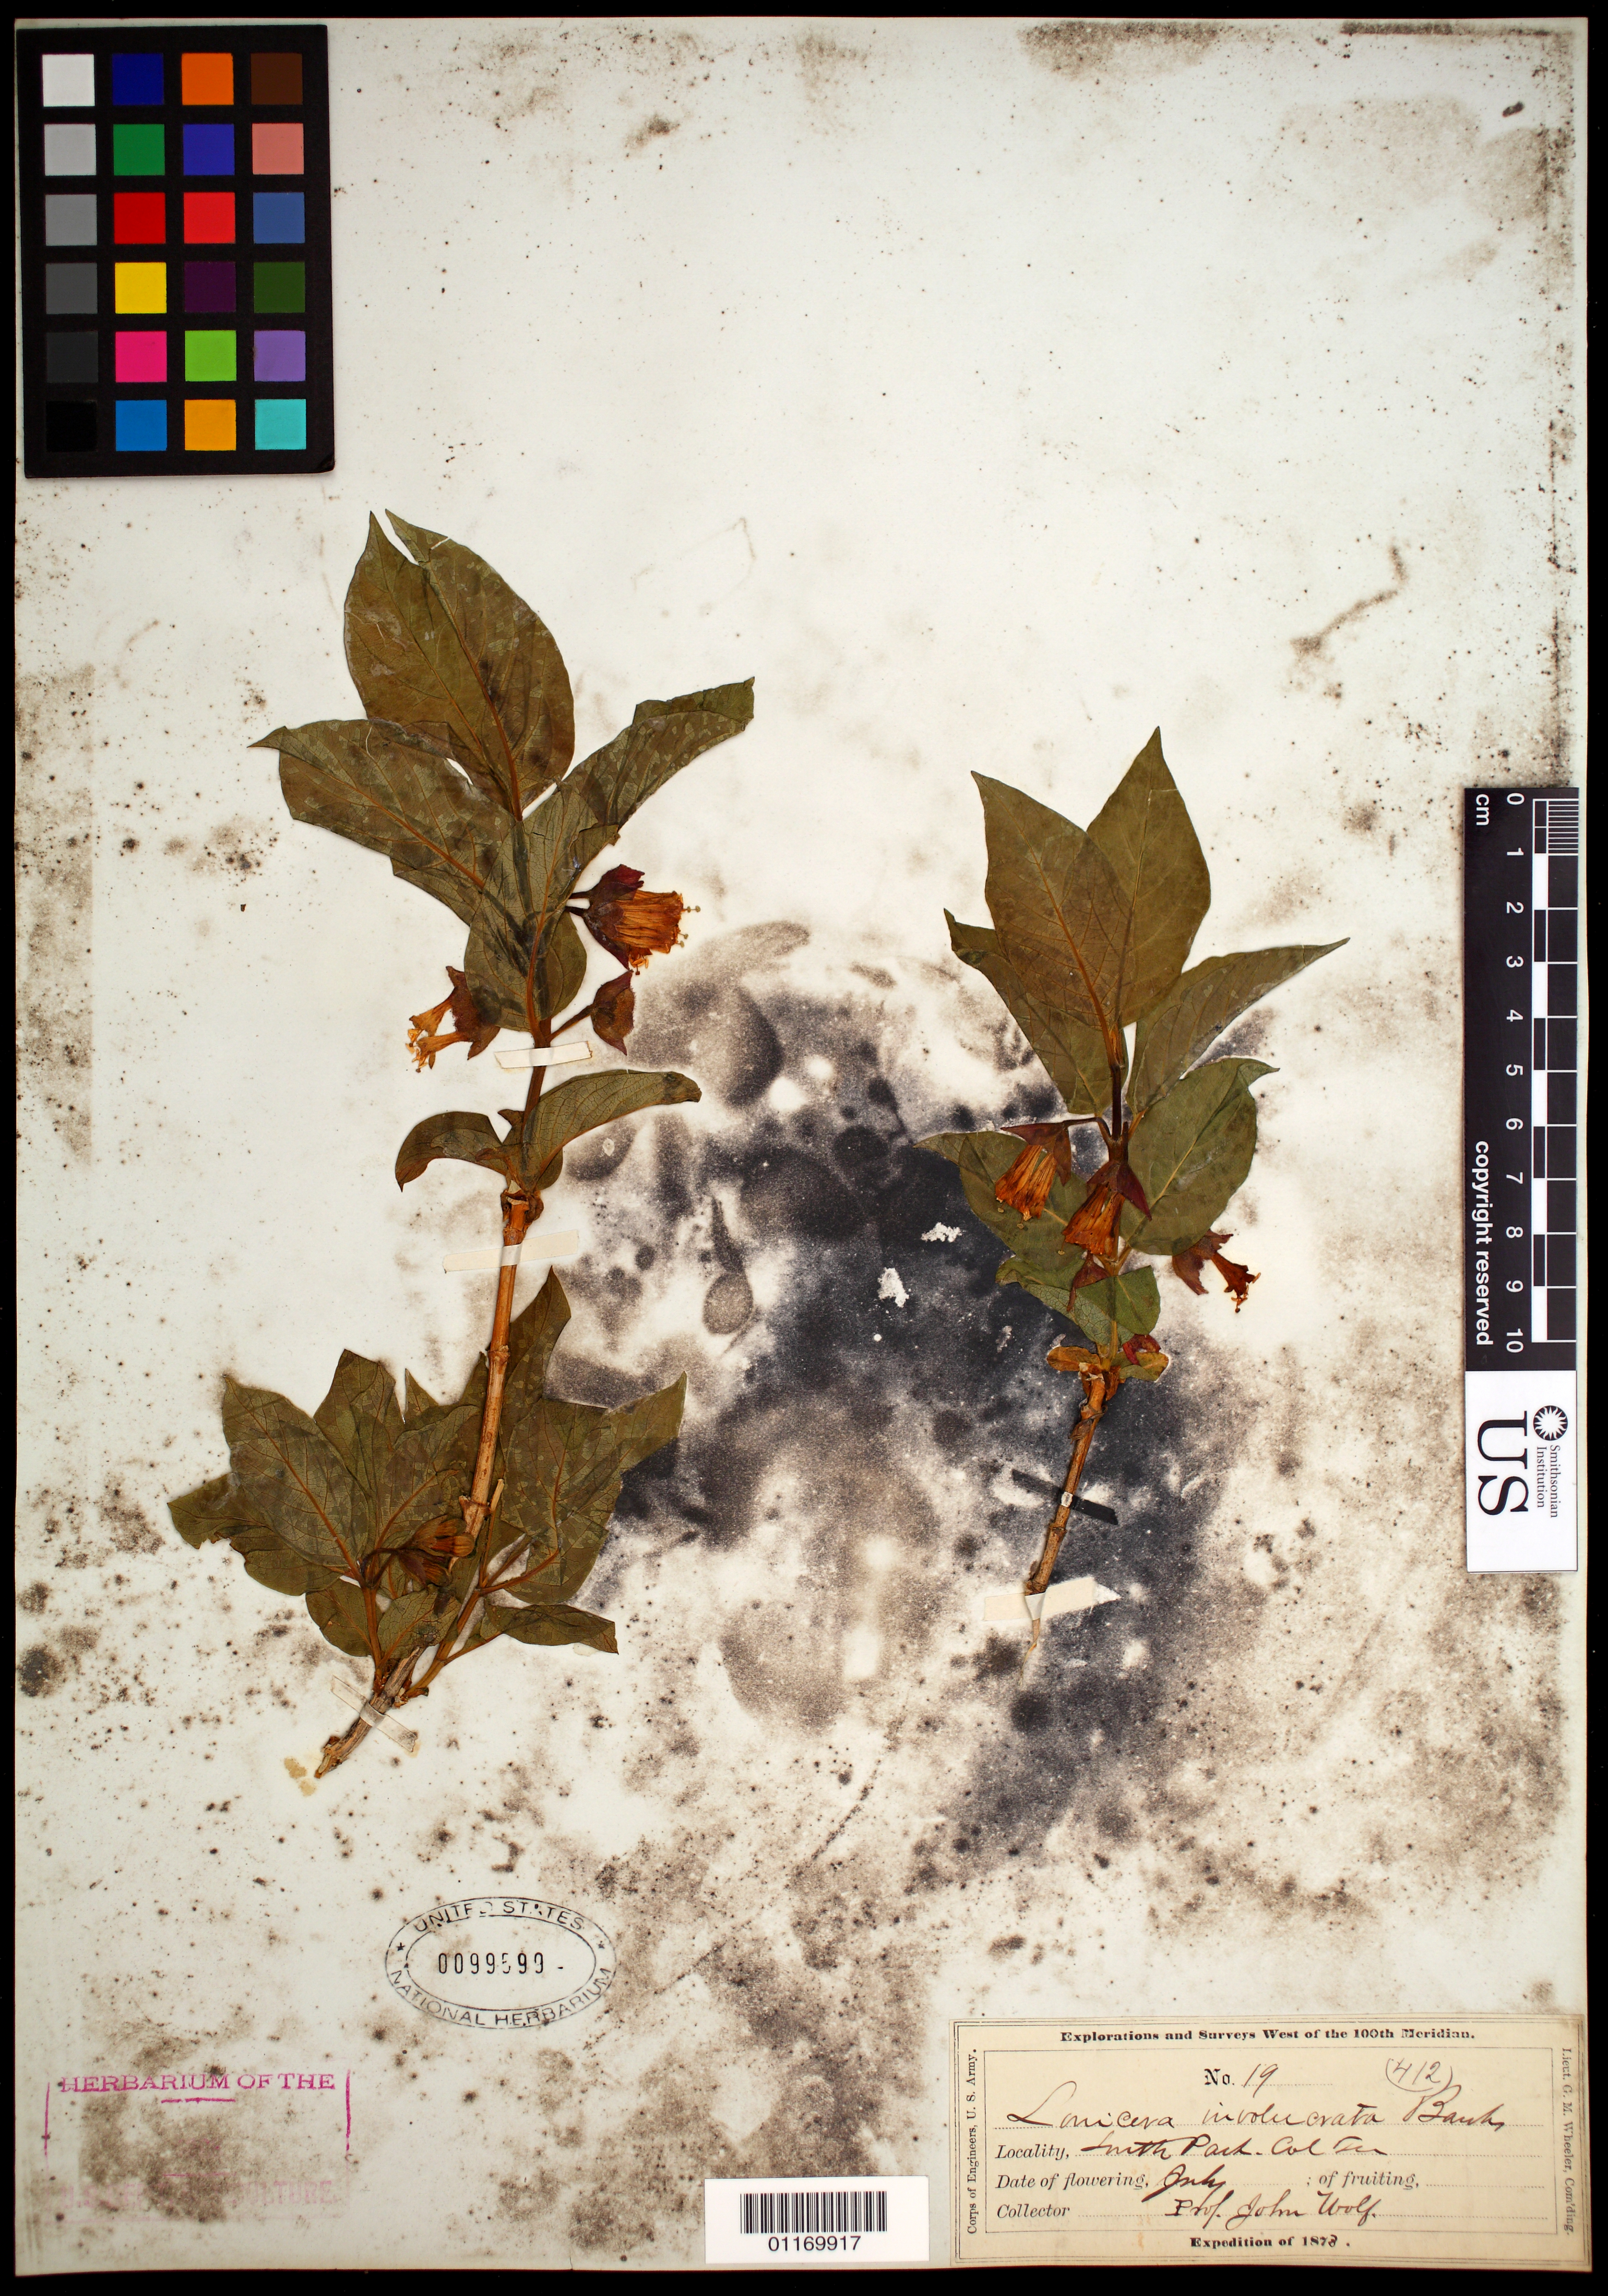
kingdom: Plantae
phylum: Tracheophyta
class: Magnoliopsida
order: Dipsacales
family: Caprifoliaceae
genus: Lonicera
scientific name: Lonicera involucrata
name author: (Richardson) Banks ex Spreng.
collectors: J. Wolf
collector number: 19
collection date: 1873-07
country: United States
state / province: Colorado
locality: South Park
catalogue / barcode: US 99599